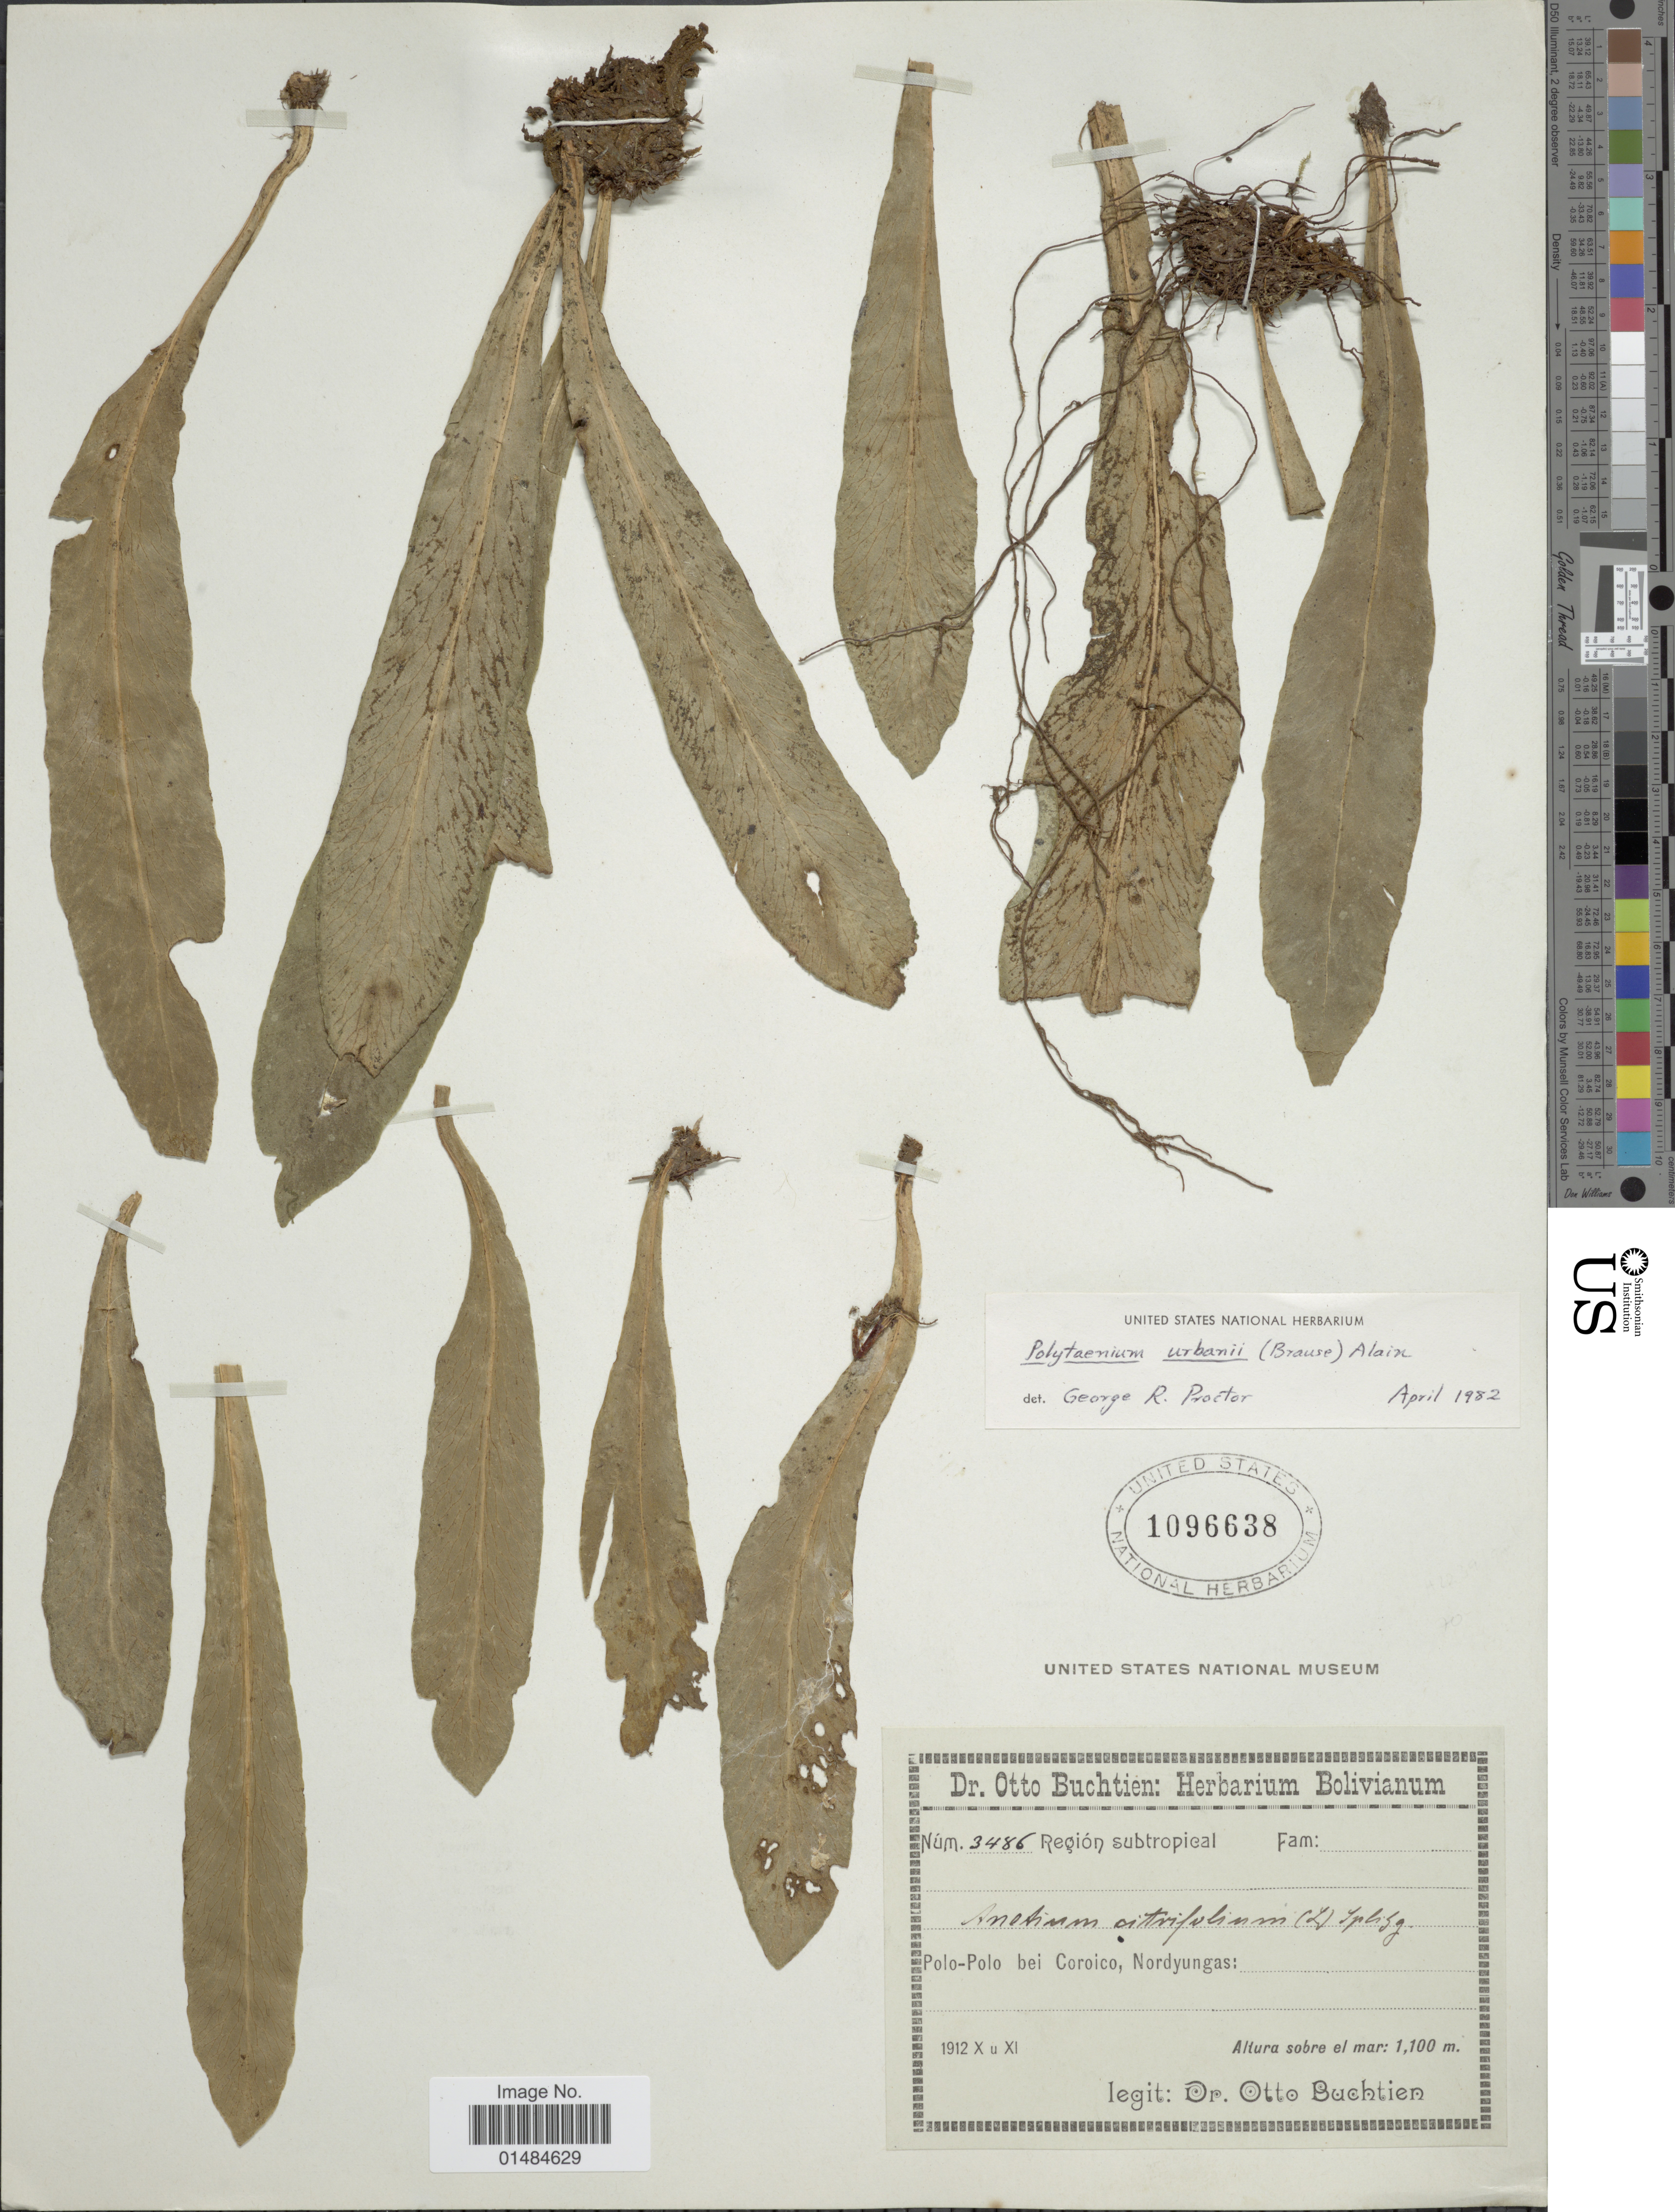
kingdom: Plantae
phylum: Tracheophyta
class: Polypodiopsida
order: Polypodiales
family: Pteridaceae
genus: Polytaenium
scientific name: Polytaenium urbanii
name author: (Brause) Alain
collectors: O. Buchtien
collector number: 3486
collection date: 1912-10/1912-11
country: Bolivia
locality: Polo-Polo bei Coroico, Nordyungas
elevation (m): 1100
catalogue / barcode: US 1096638